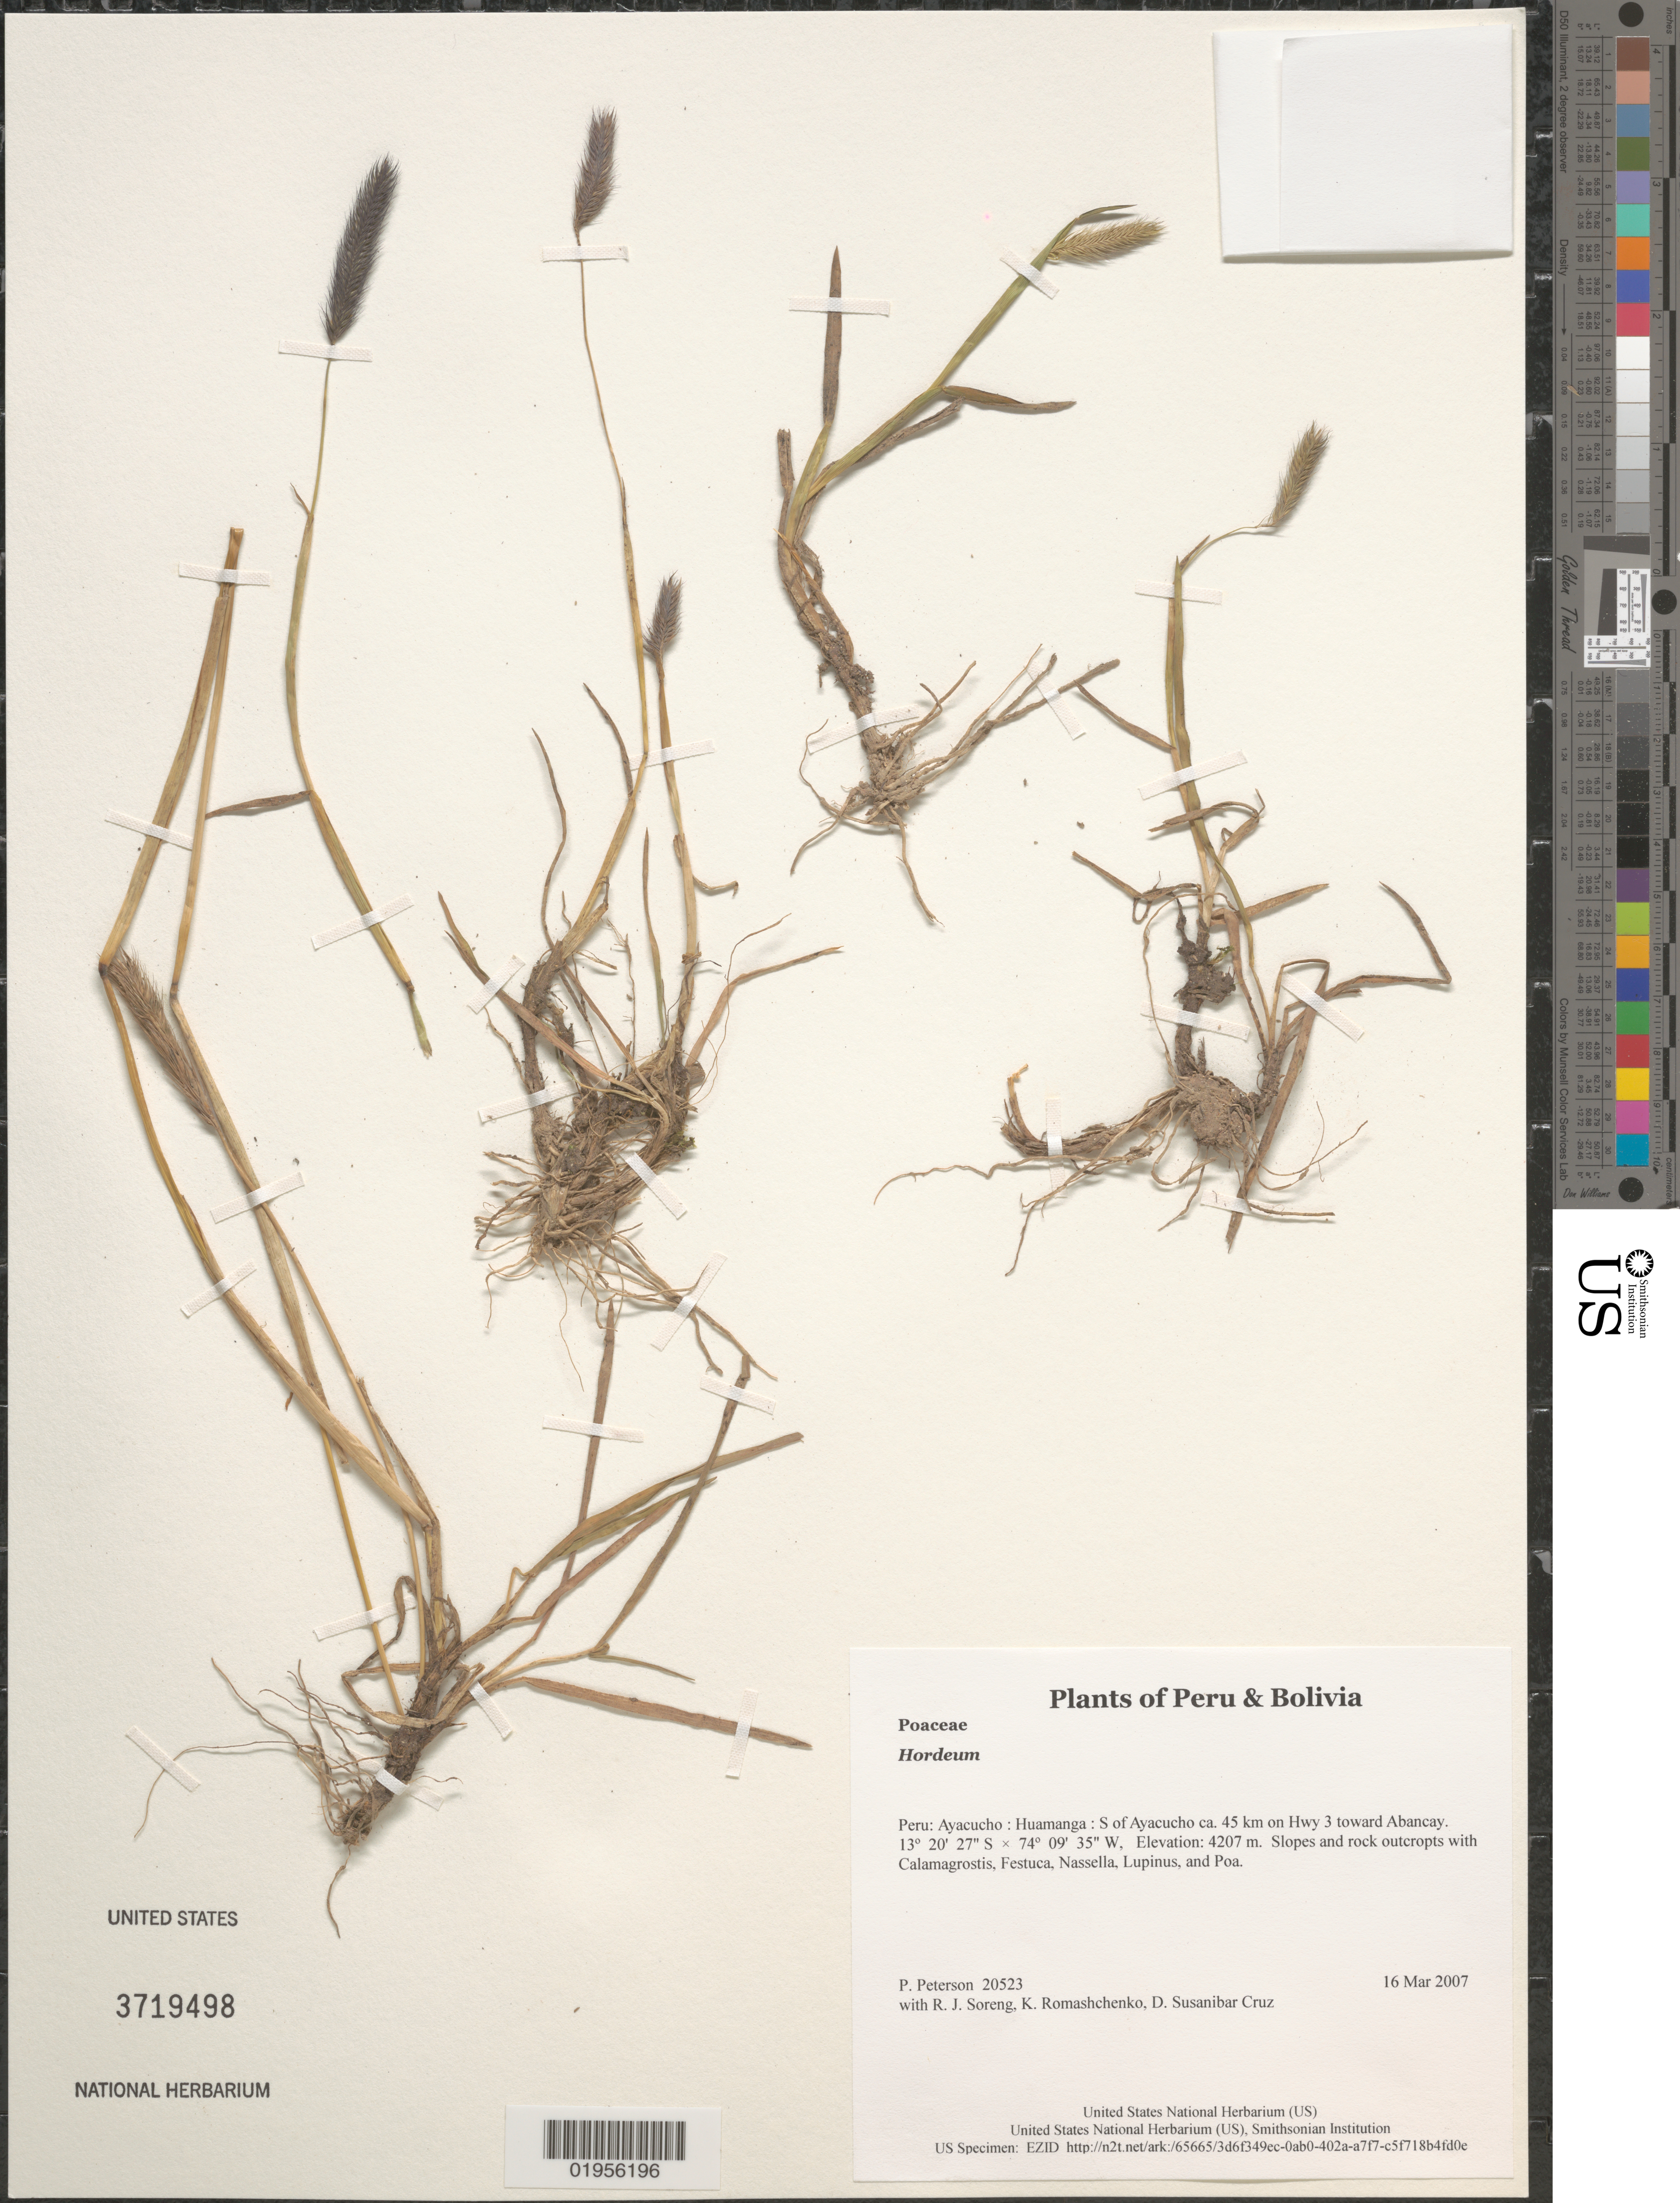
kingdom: Plantae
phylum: Tracheophyta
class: Liliopsida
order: Poales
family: Poaceae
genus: Hordeum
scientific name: Hordeum sp.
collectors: P. M. Peterson, R. J. Soreng, K. Romashchenko & D. Susanibar Cruz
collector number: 20523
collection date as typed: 16 Mar 2007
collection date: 2007-03-16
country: Peru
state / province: Ayacucho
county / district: Huamanga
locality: S of Ayacucho ca. 45 km on Hwy 3 toward Abancay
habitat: Slopes and rock outcropts with Calamagrostis, Festuca, Nassella, Lupinus, and Poa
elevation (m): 4207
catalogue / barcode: US 3719498